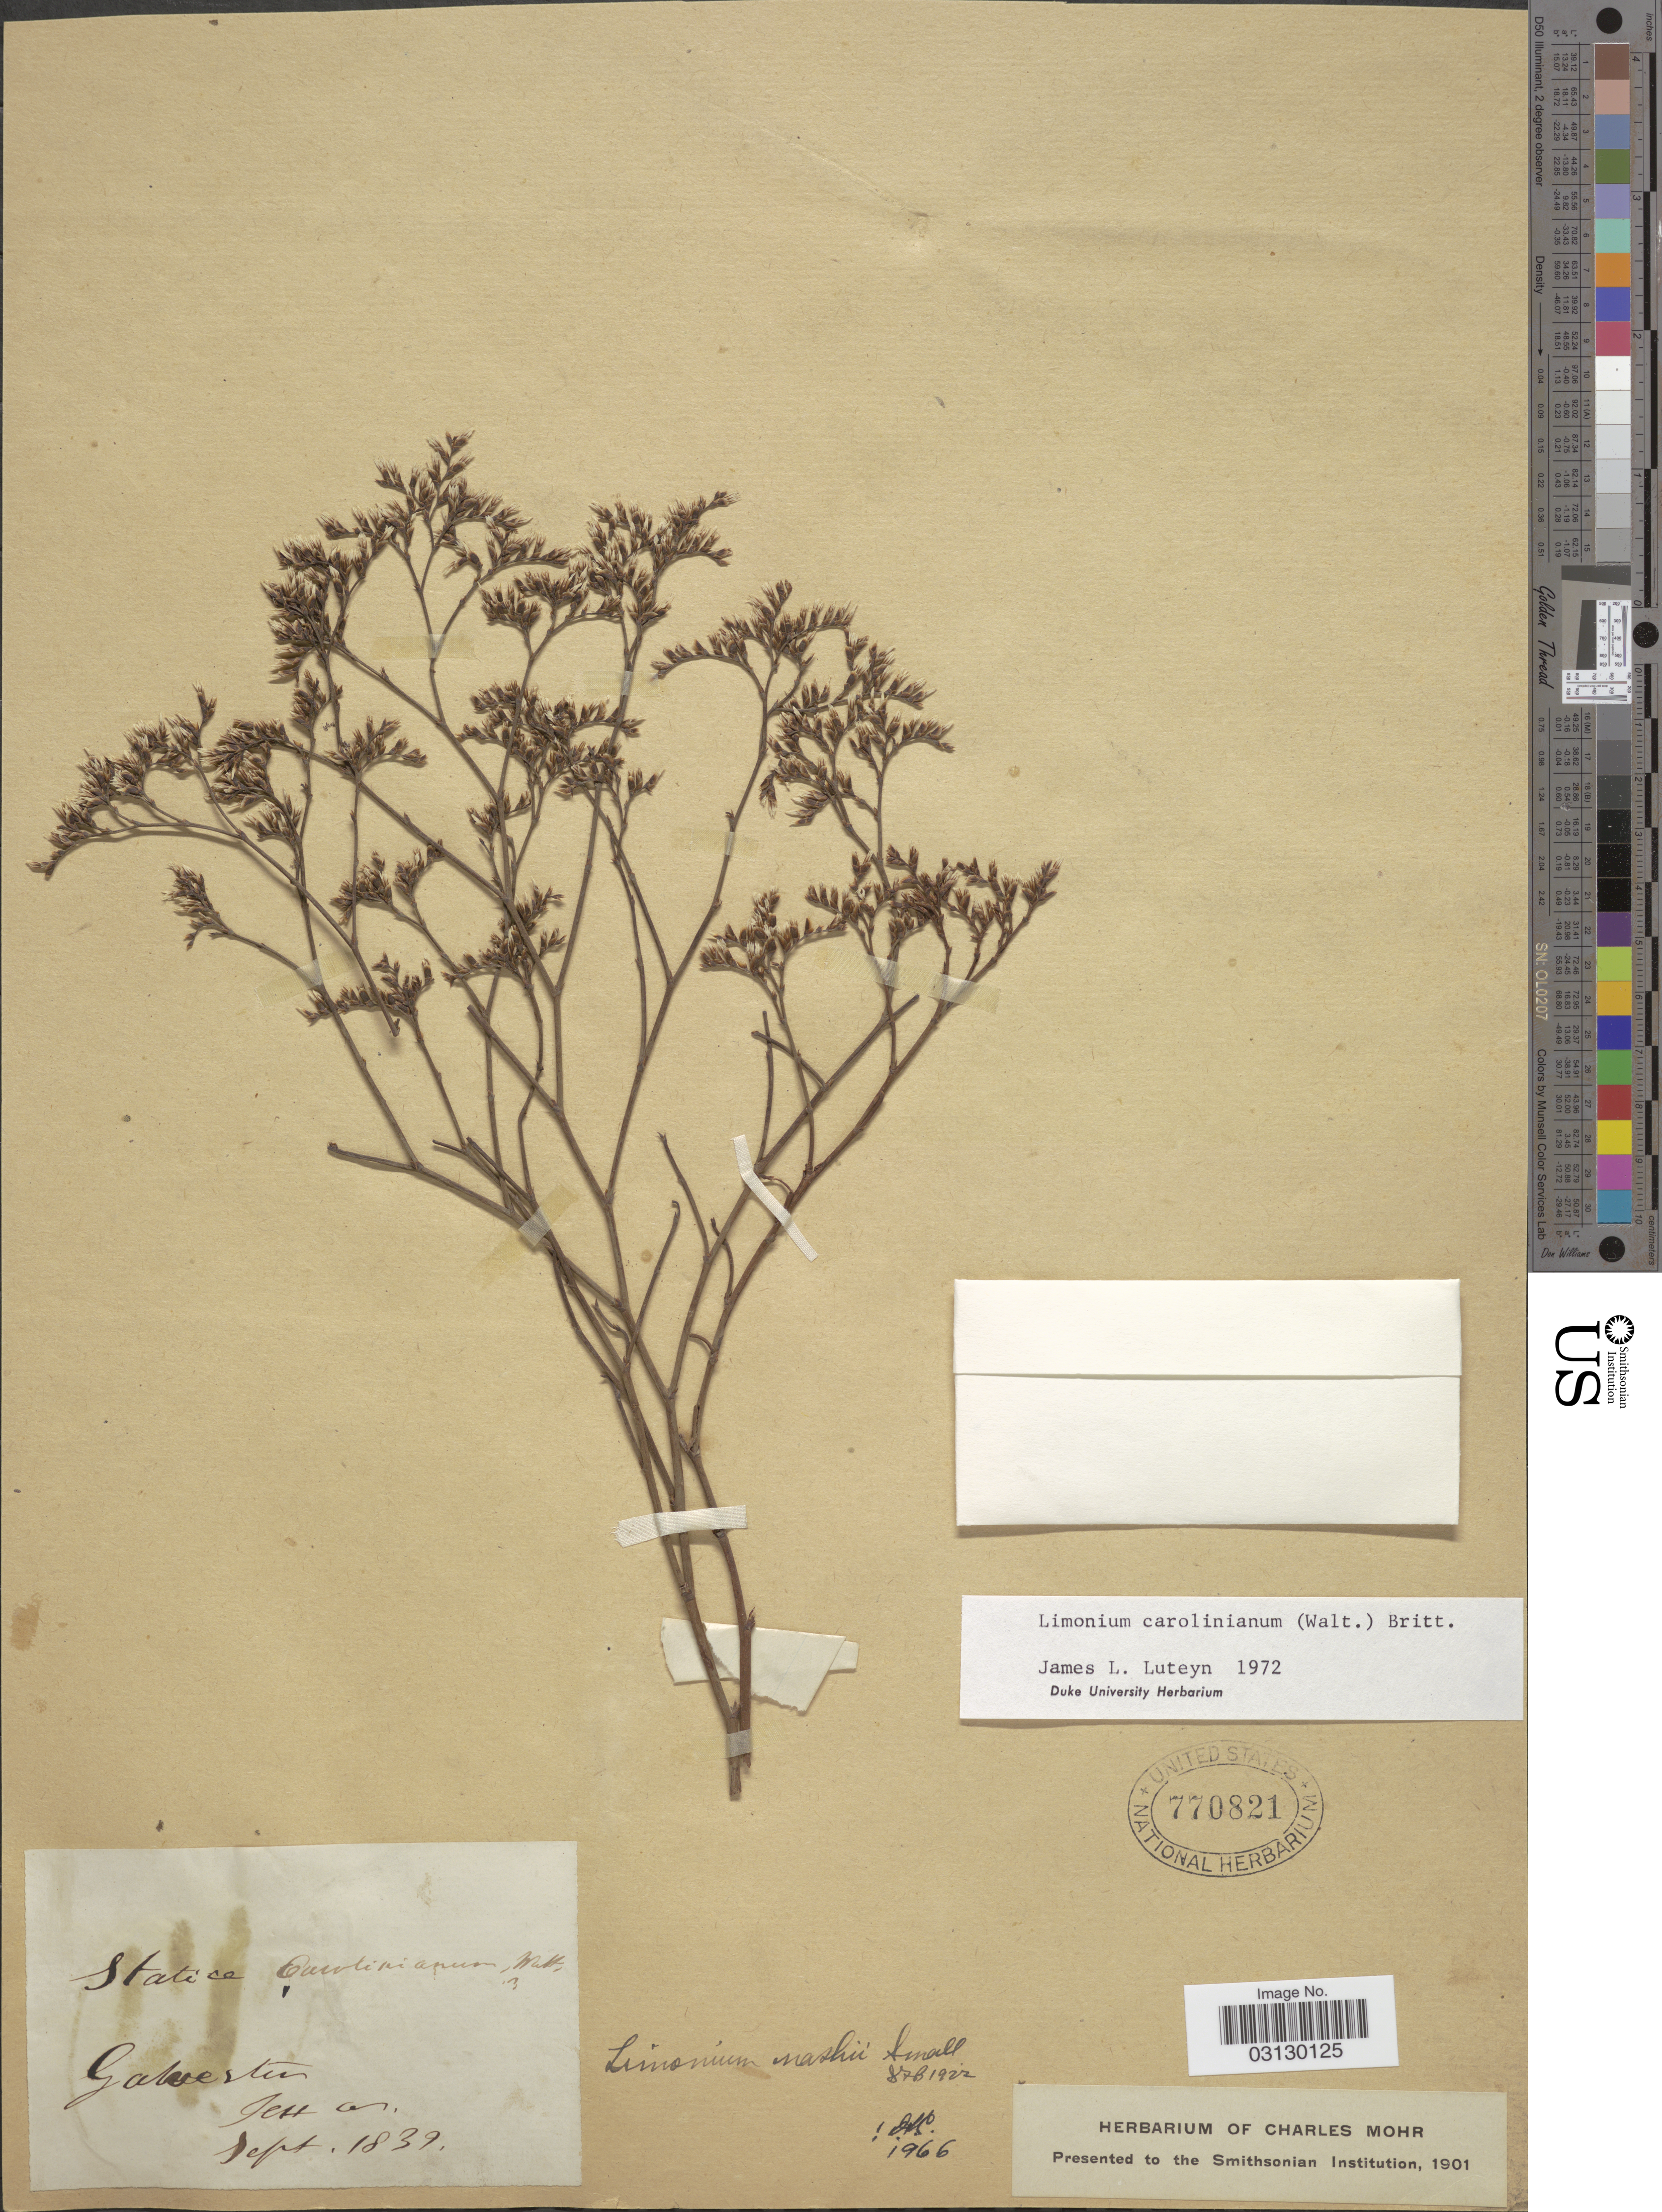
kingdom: Plantae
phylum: Tracheophyta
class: Magnoliopsida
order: Caryophyllales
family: Plumbaginaceae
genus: Limonium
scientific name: Limonium carolinianum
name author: (Walter) Britton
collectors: ex herb. Charles Mohr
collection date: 1839-09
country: United States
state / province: Texas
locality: Galveston.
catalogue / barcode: US 770821